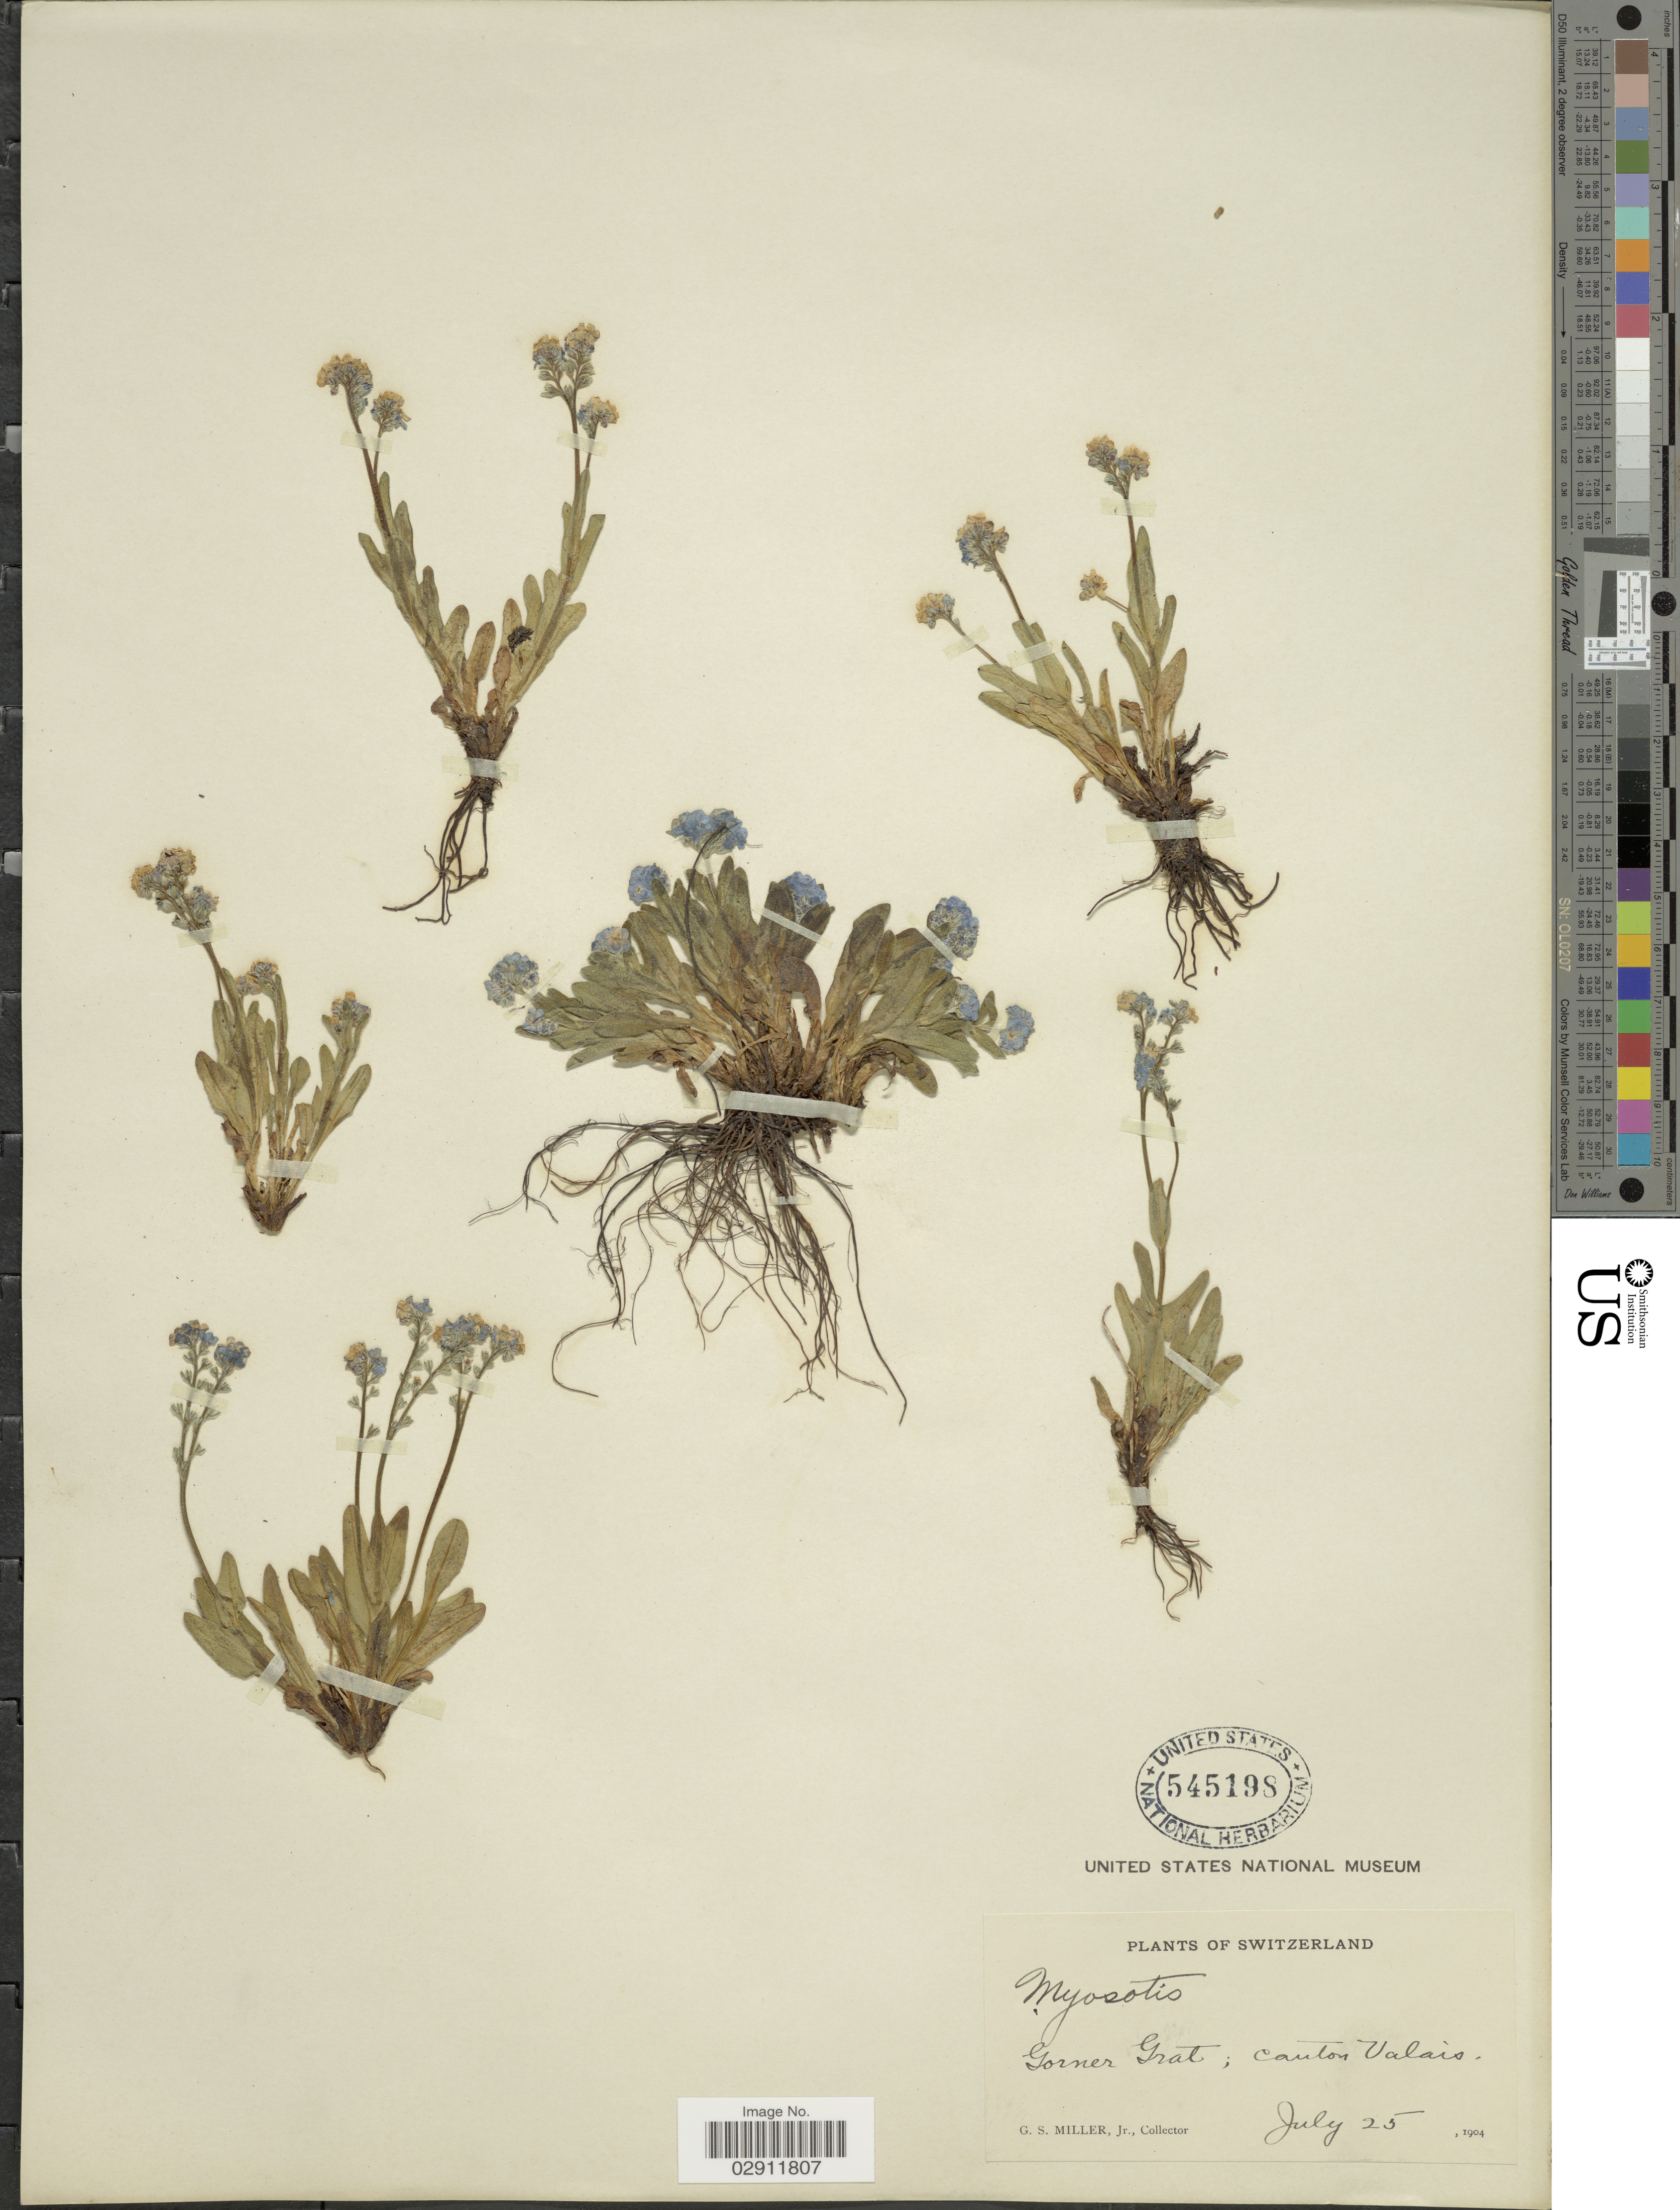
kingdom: Plantae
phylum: Tracheophyta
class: Magnoliopsida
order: Boraginales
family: Boraginaceae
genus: Myosotis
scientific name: Myosotis sp.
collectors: G. S. Miller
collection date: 1904-07-25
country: Switzerland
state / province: Valais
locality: Gorner Grat; Canton Valais.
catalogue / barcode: US 545198